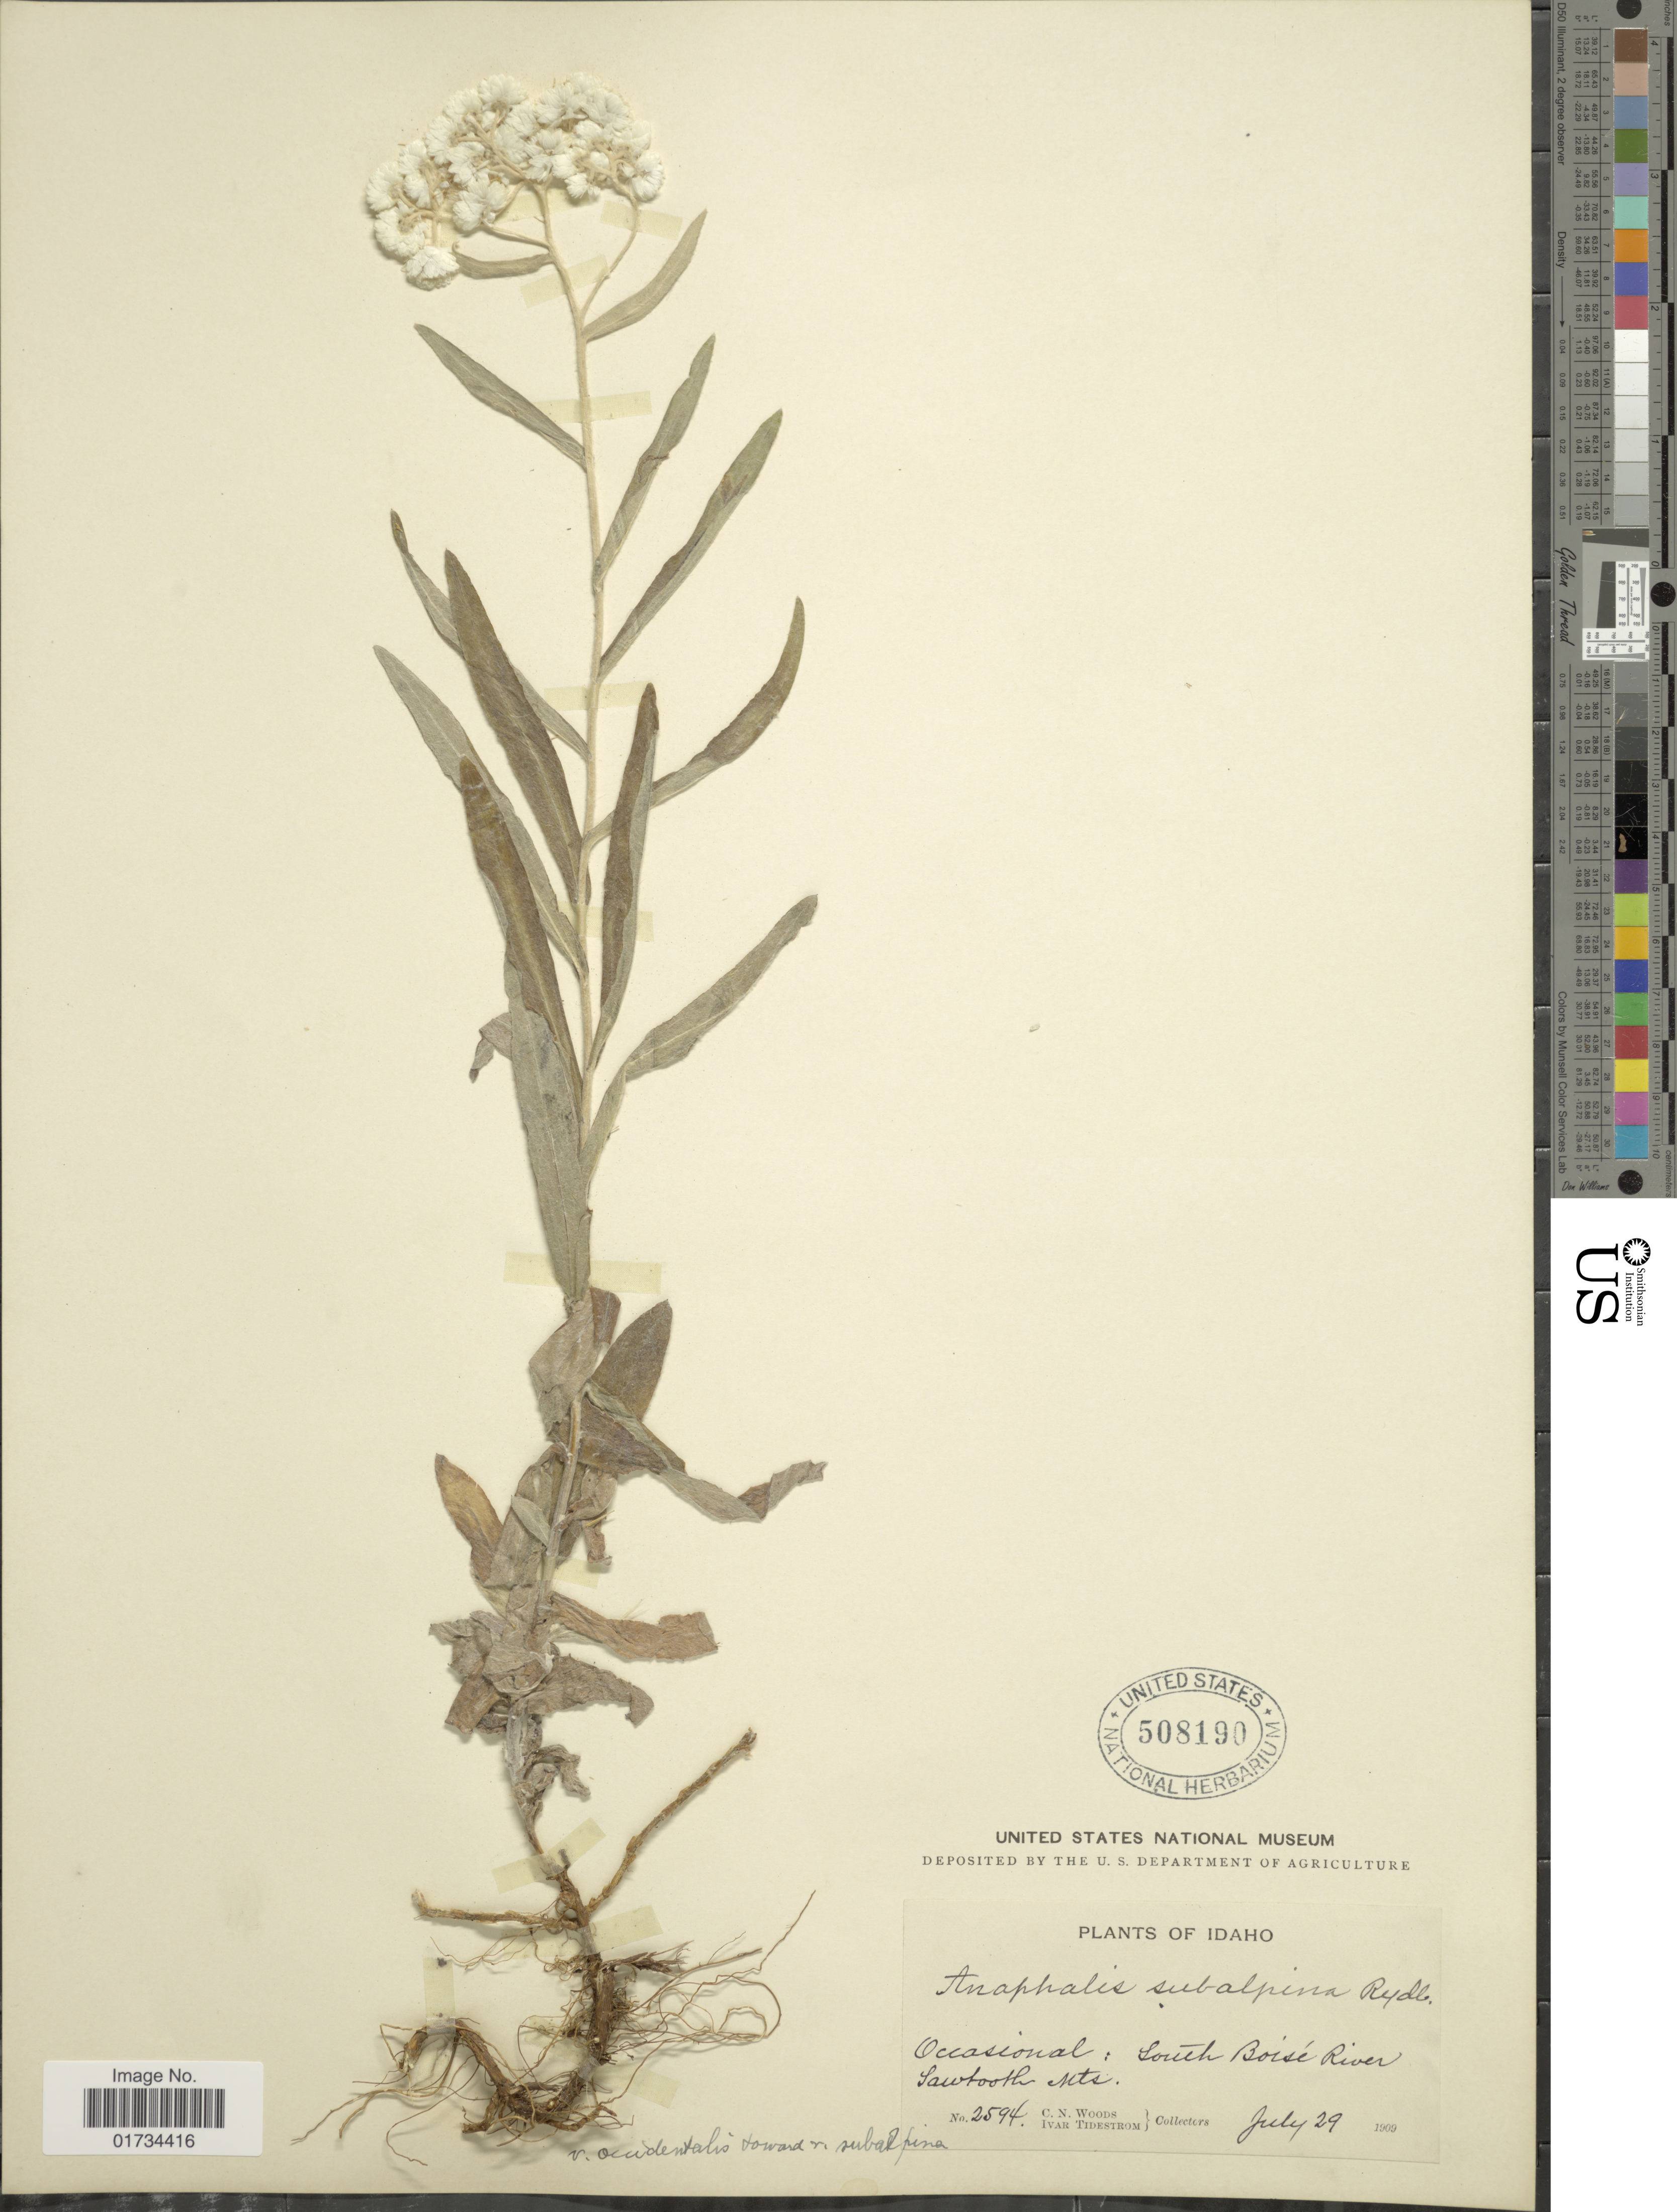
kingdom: Plantae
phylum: Tracheophyta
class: Magnoliopsida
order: Asterales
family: Asteraceae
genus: Anaphalis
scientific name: Anaphalis subalpina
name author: (A. Gray) Rydb.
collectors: C. Woods & I. F. Tidestrom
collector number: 2594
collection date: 1909-07-29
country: United States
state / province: Idaho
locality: Idaho. Occasional: South Boise River. Sawtooth Mts.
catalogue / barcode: US 508190